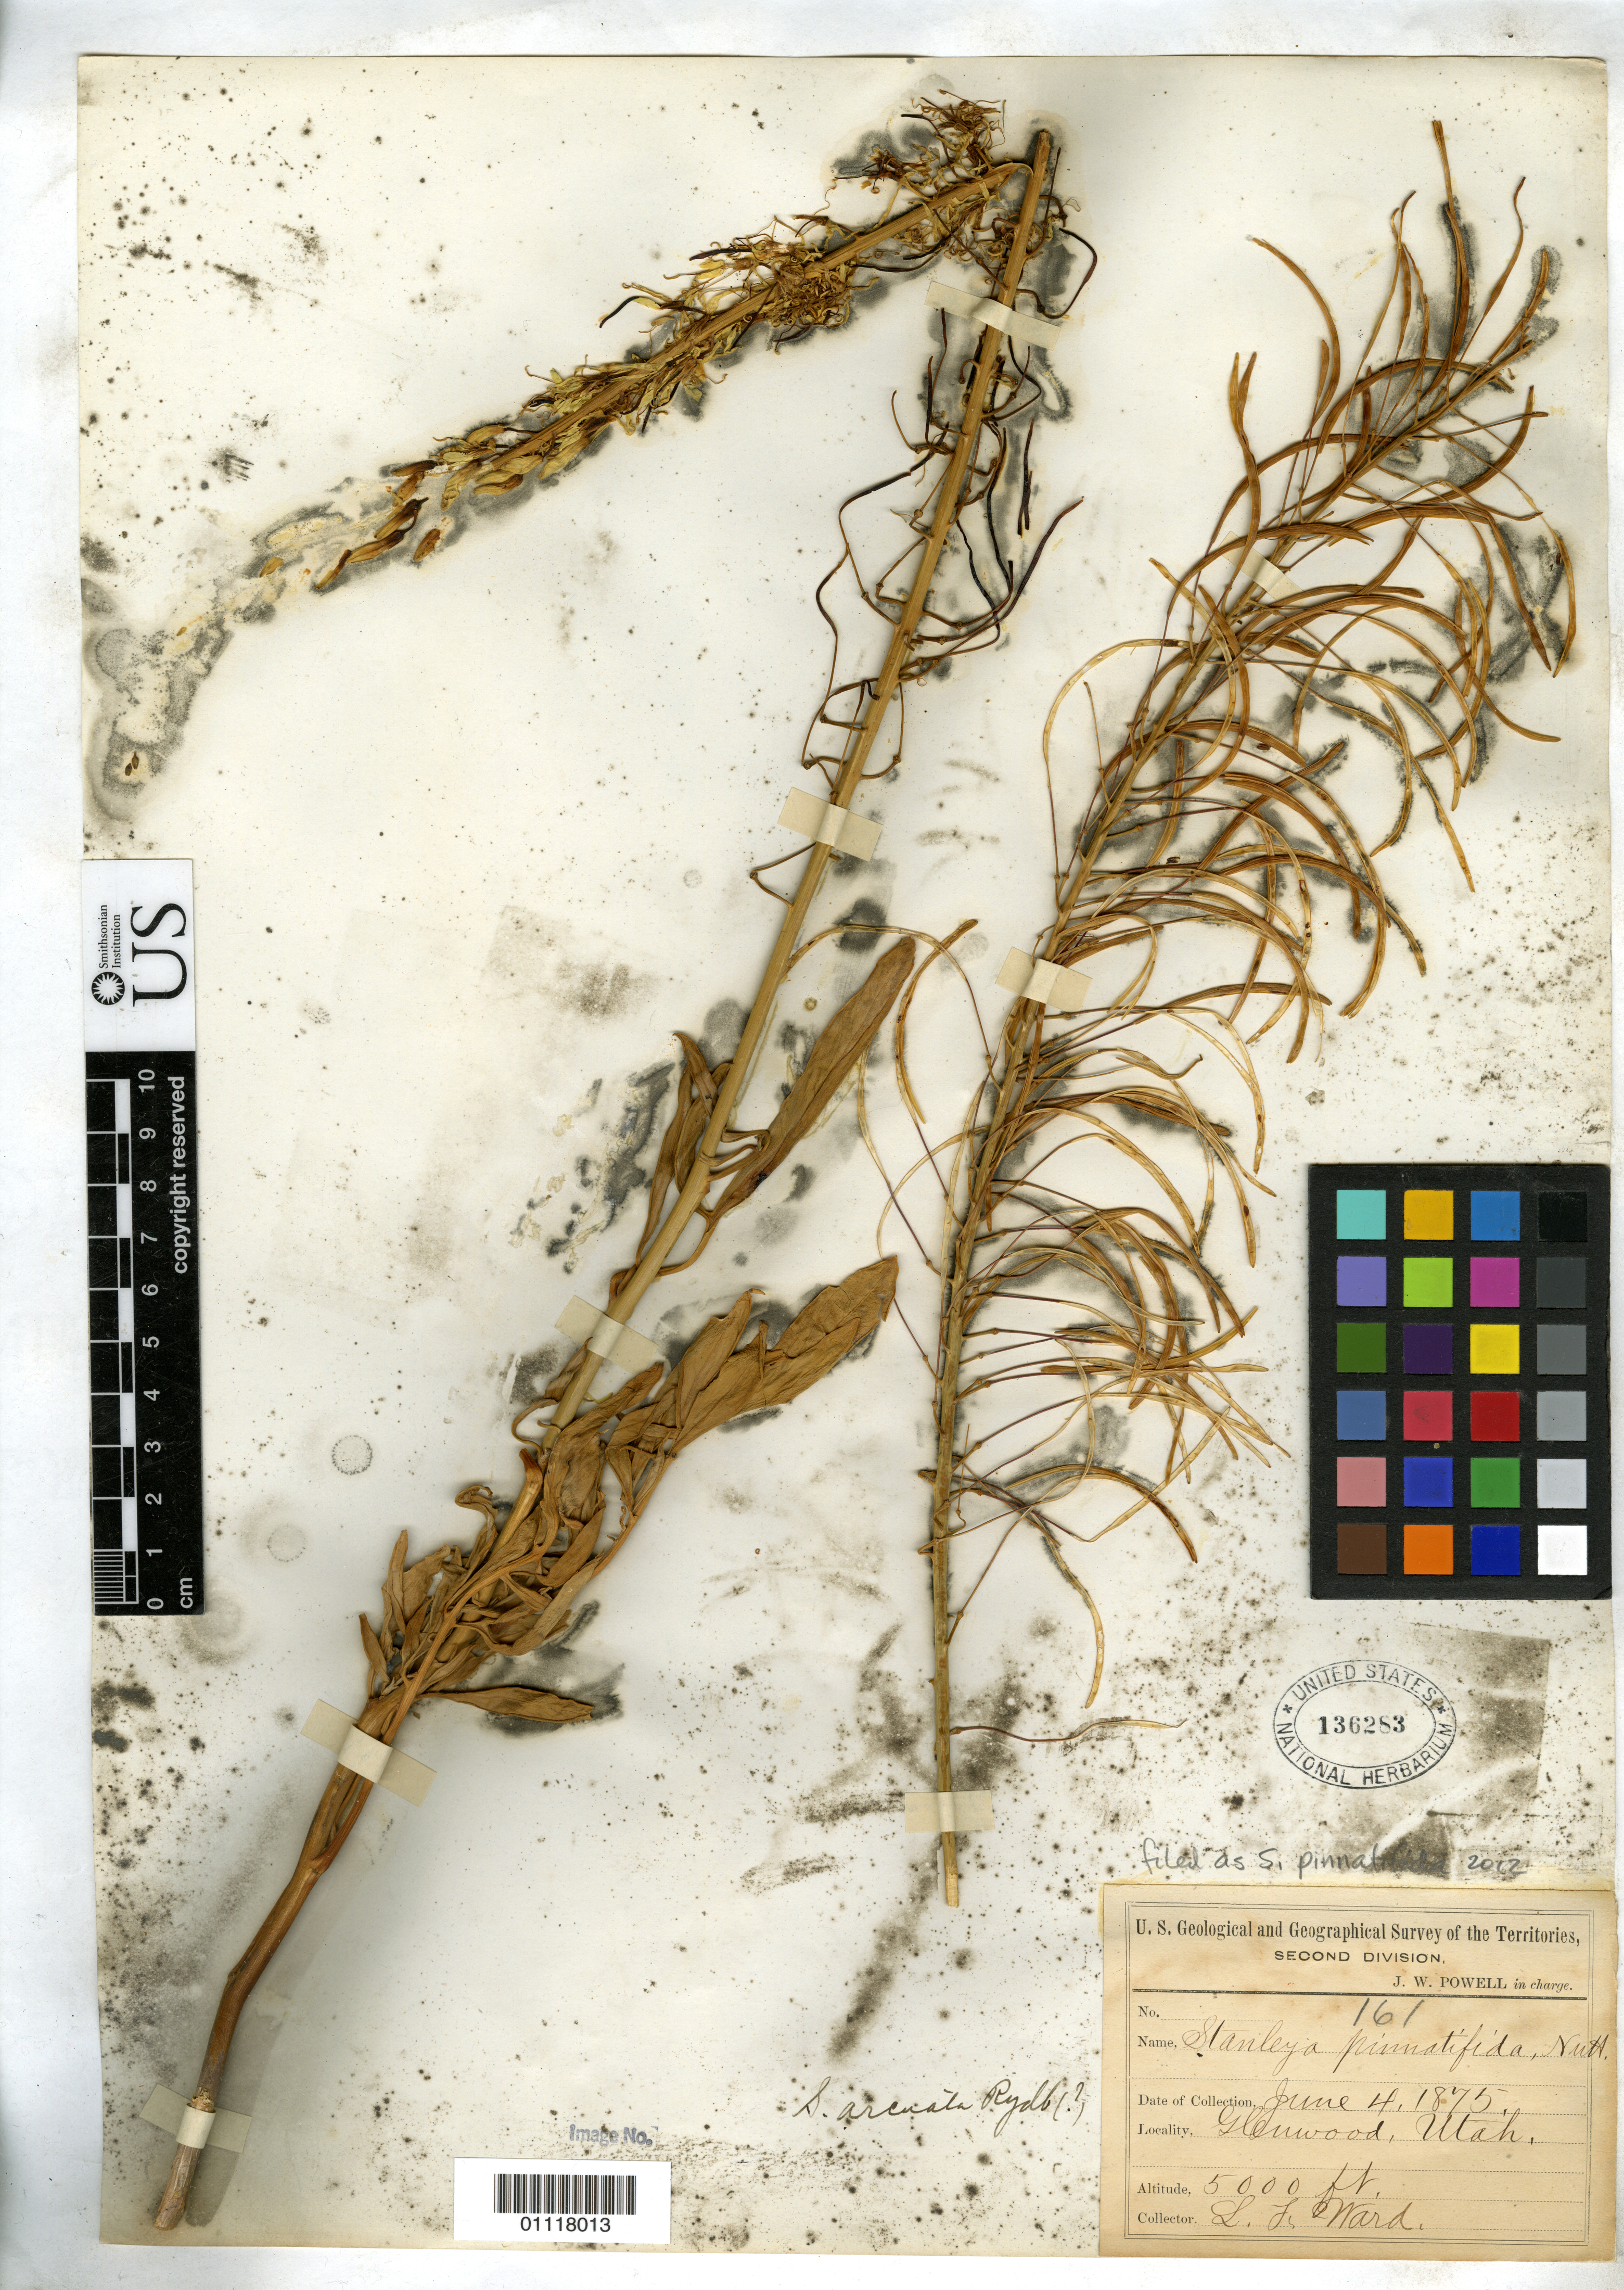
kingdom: Plantae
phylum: Tracheophyta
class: Magnoliopsida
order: Brassicales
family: Brassicaceae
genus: Stanleya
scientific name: Stanleya pinnatifida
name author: Nutt.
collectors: L. F. Ward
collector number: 161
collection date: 1875-06-04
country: United States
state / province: Utah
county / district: Sevier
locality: Glenwood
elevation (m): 1524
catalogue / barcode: US 136283